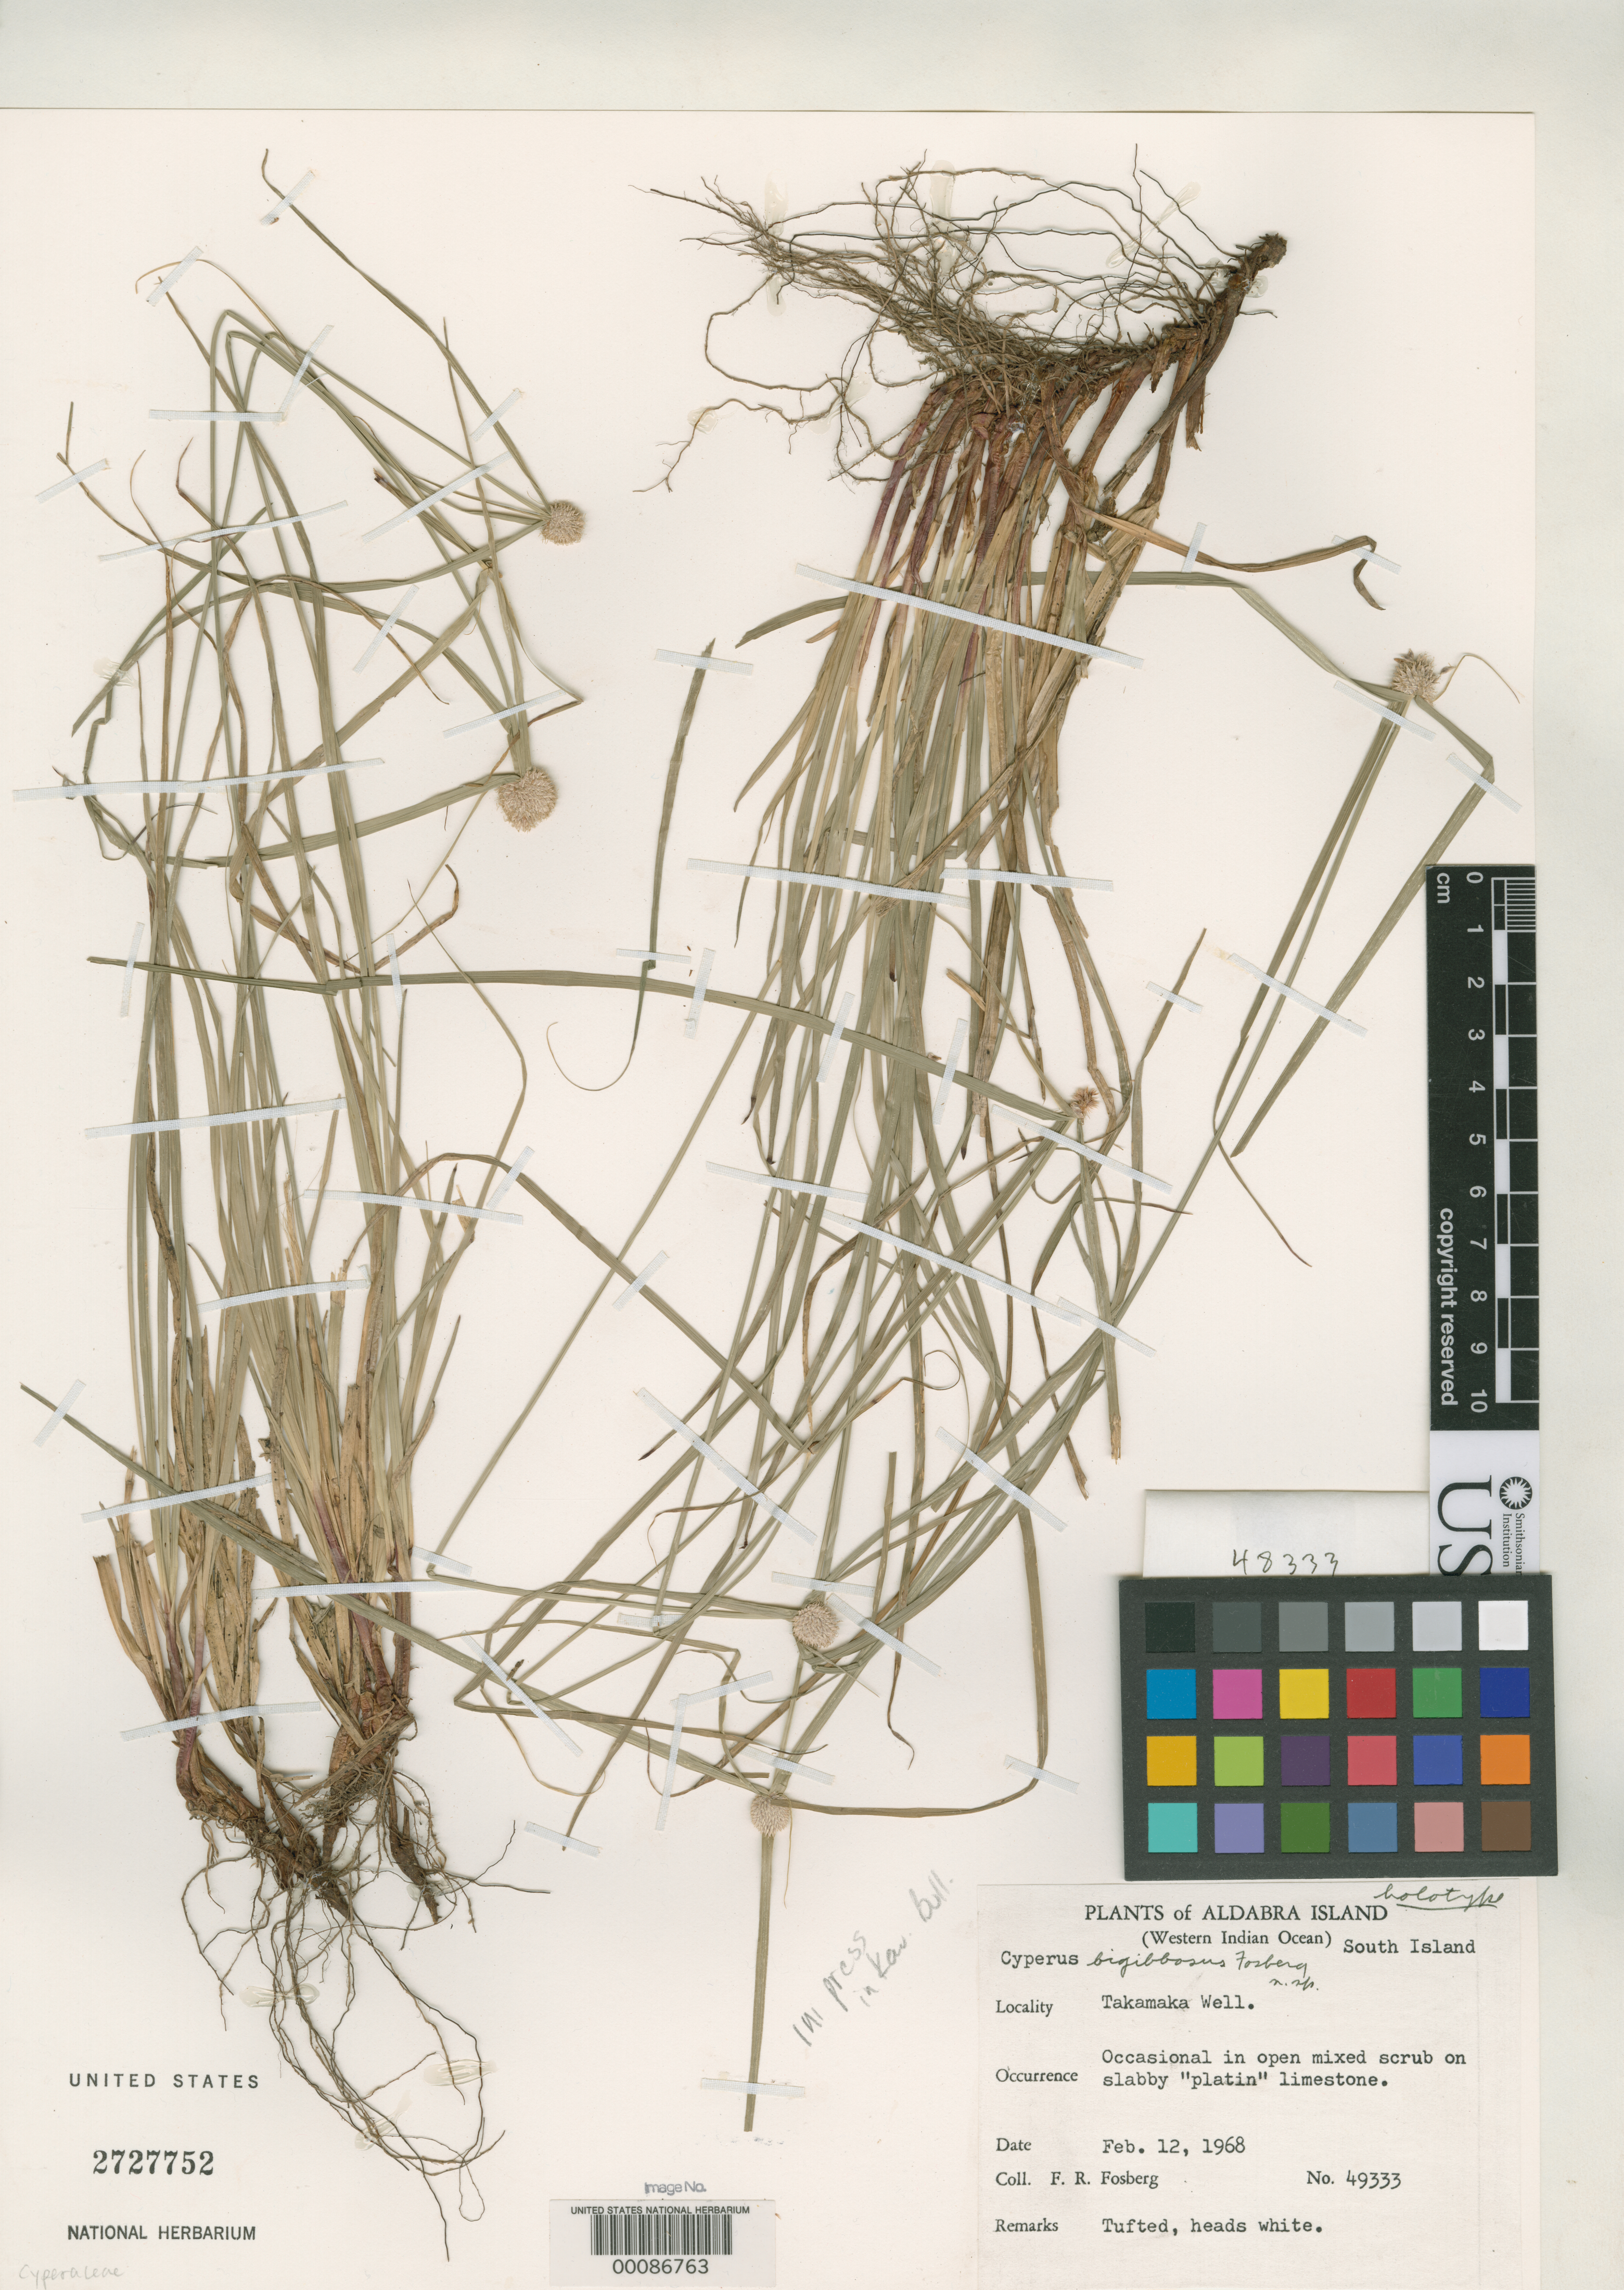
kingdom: Plantae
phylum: Tracheophyta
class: Liliopsida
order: Poales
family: Cyperaceae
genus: Cyperus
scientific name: Cyperus bigibbosa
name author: Fosberg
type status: Holotype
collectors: F. R. Fosberg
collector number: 49333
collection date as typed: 12 Feb 1968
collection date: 1968-02-12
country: Seychelles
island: Aldabra Atoll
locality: South Islet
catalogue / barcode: US 2727752